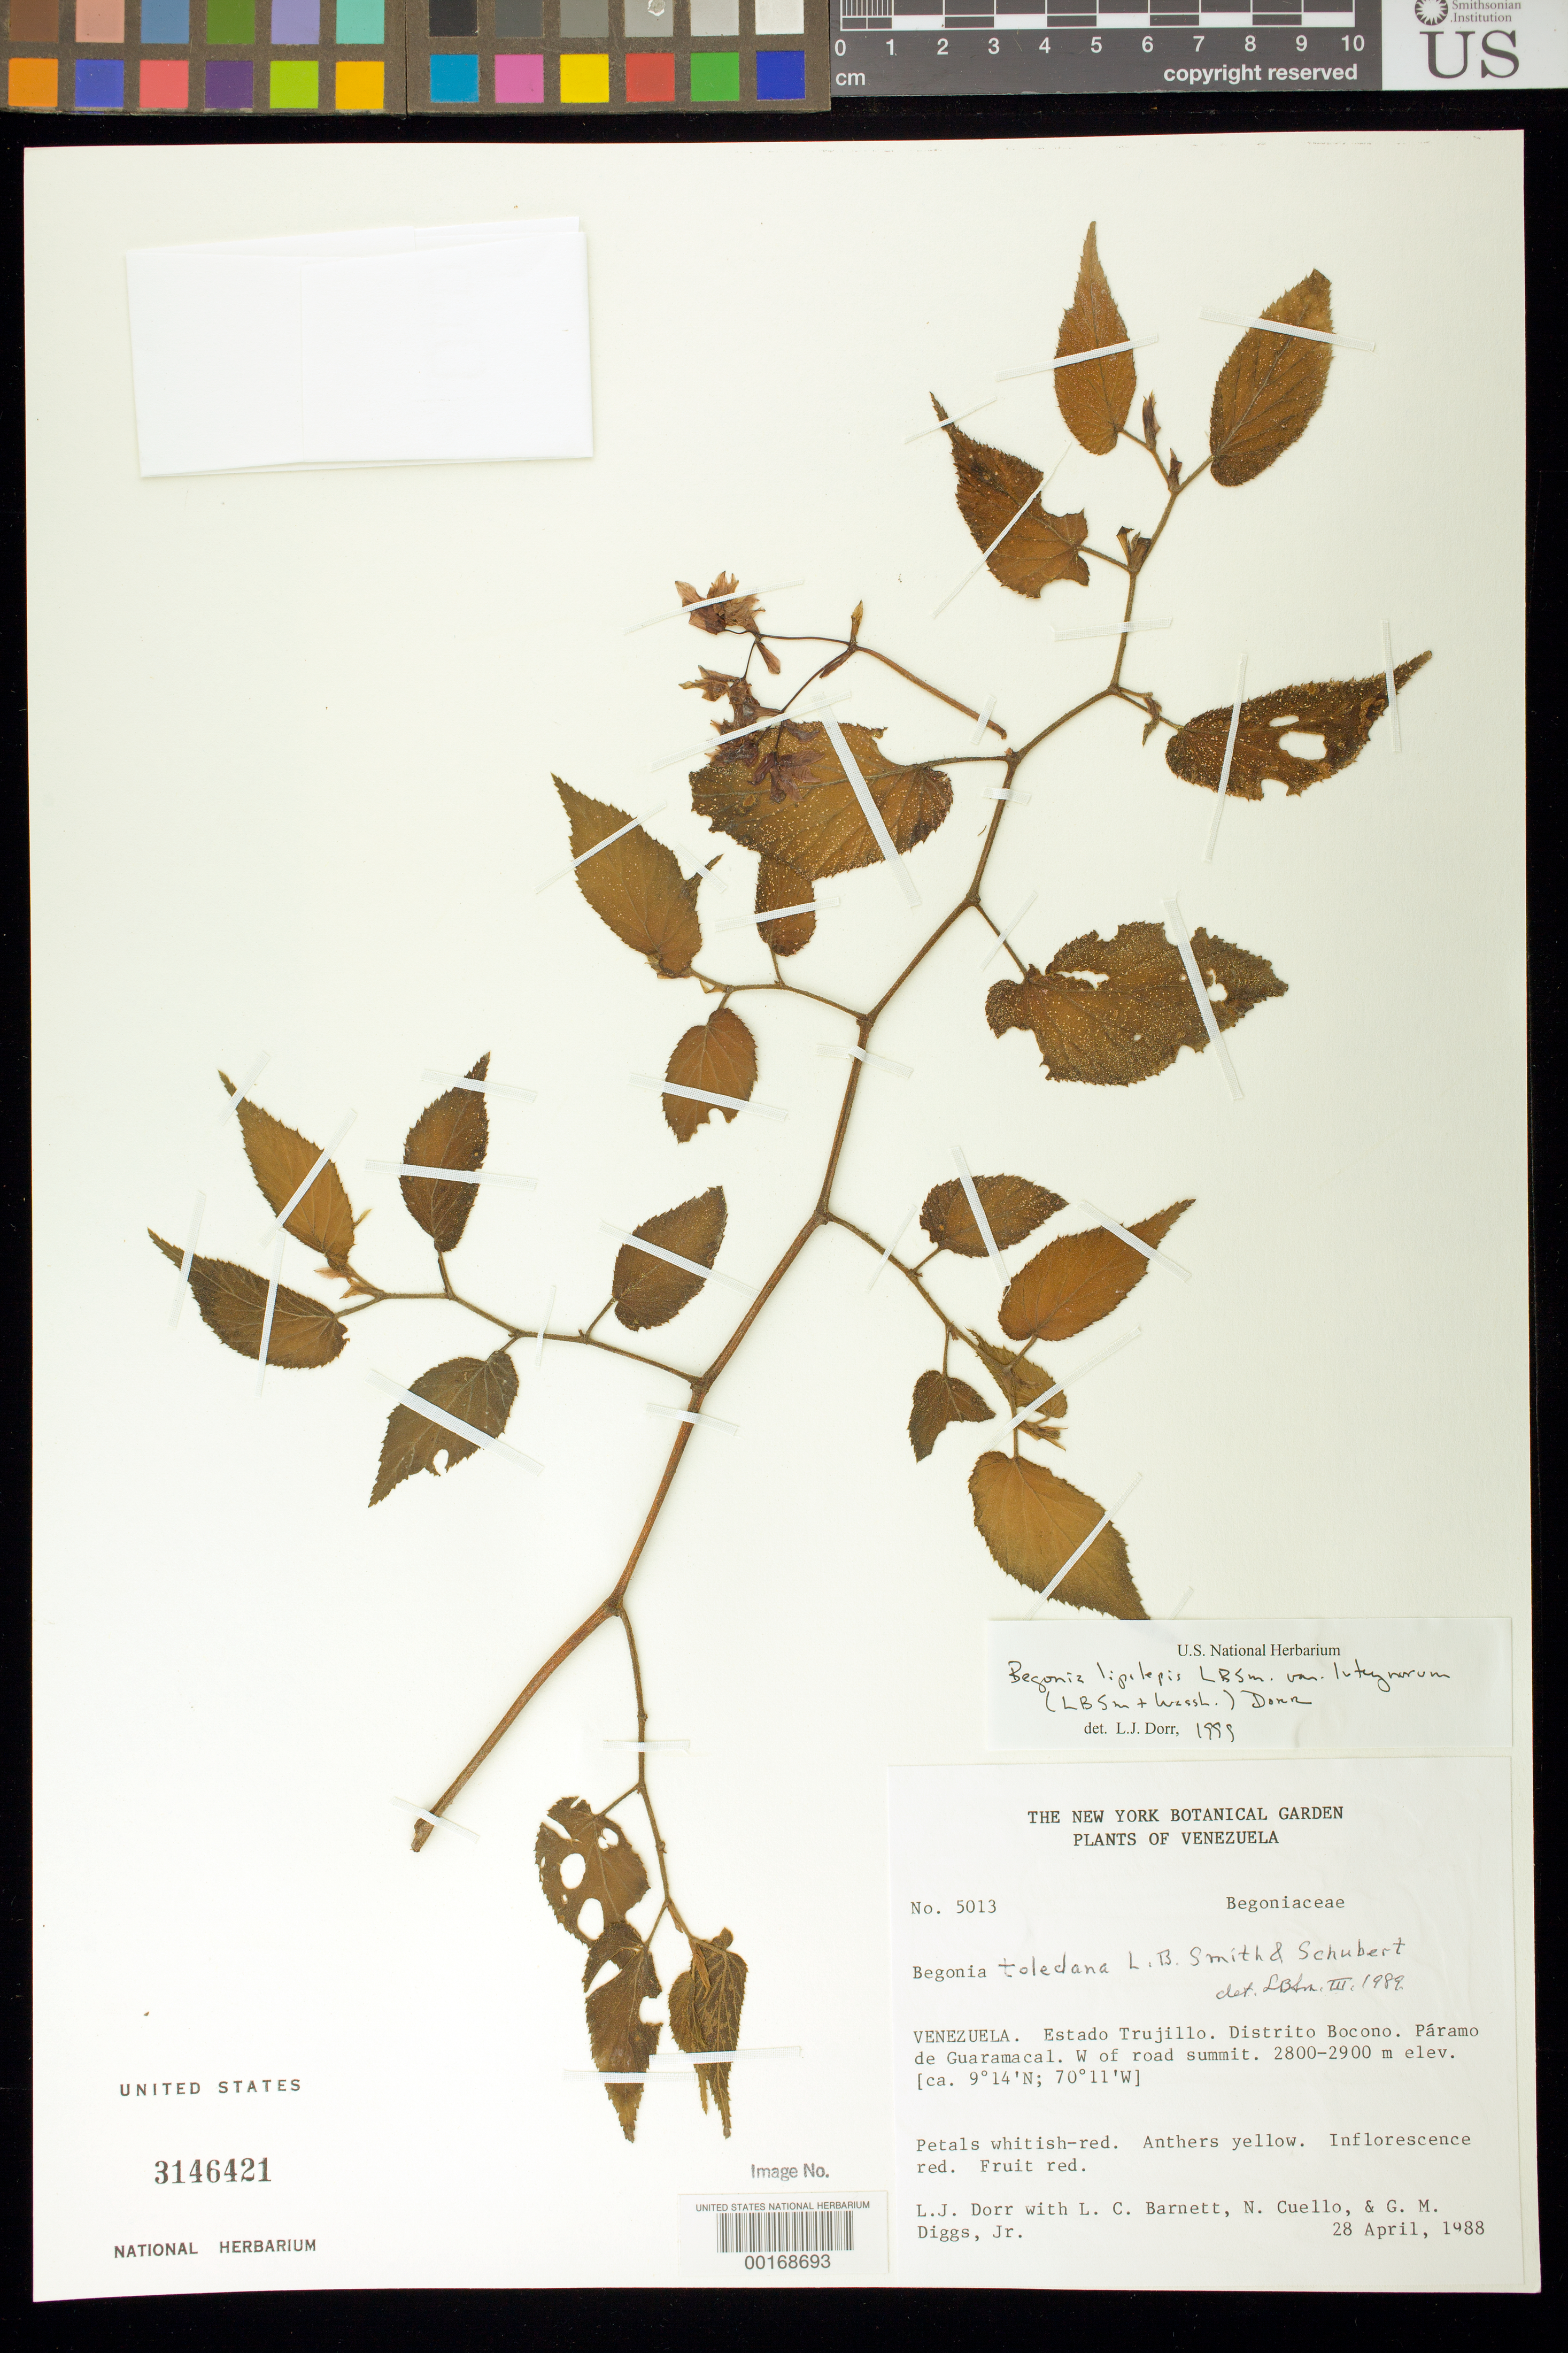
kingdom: Plantae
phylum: Tracheophyta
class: Magnoliopsida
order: Cucurbitales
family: Begoniaceae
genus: Begonia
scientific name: Begonia luteyniorum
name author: (L.B. Sm. & Wassh.) Jara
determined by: Dorr, L. J., (BOT), Smithsonian Institution - National Museum of Natural History (UNITED STATES)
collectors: L. J. Dorr, L. C. Barnett, N. L. Cuello & G. Diggs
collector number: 5013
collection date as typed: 28 Apr 1988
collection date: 1988-04-28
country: Venezuela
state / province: Trujillo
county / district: Boconó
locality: Páramo de Guaramacal. W of road summit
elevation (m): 2800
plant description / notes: NY, PORT, US, VEN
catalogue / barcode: US 3146421